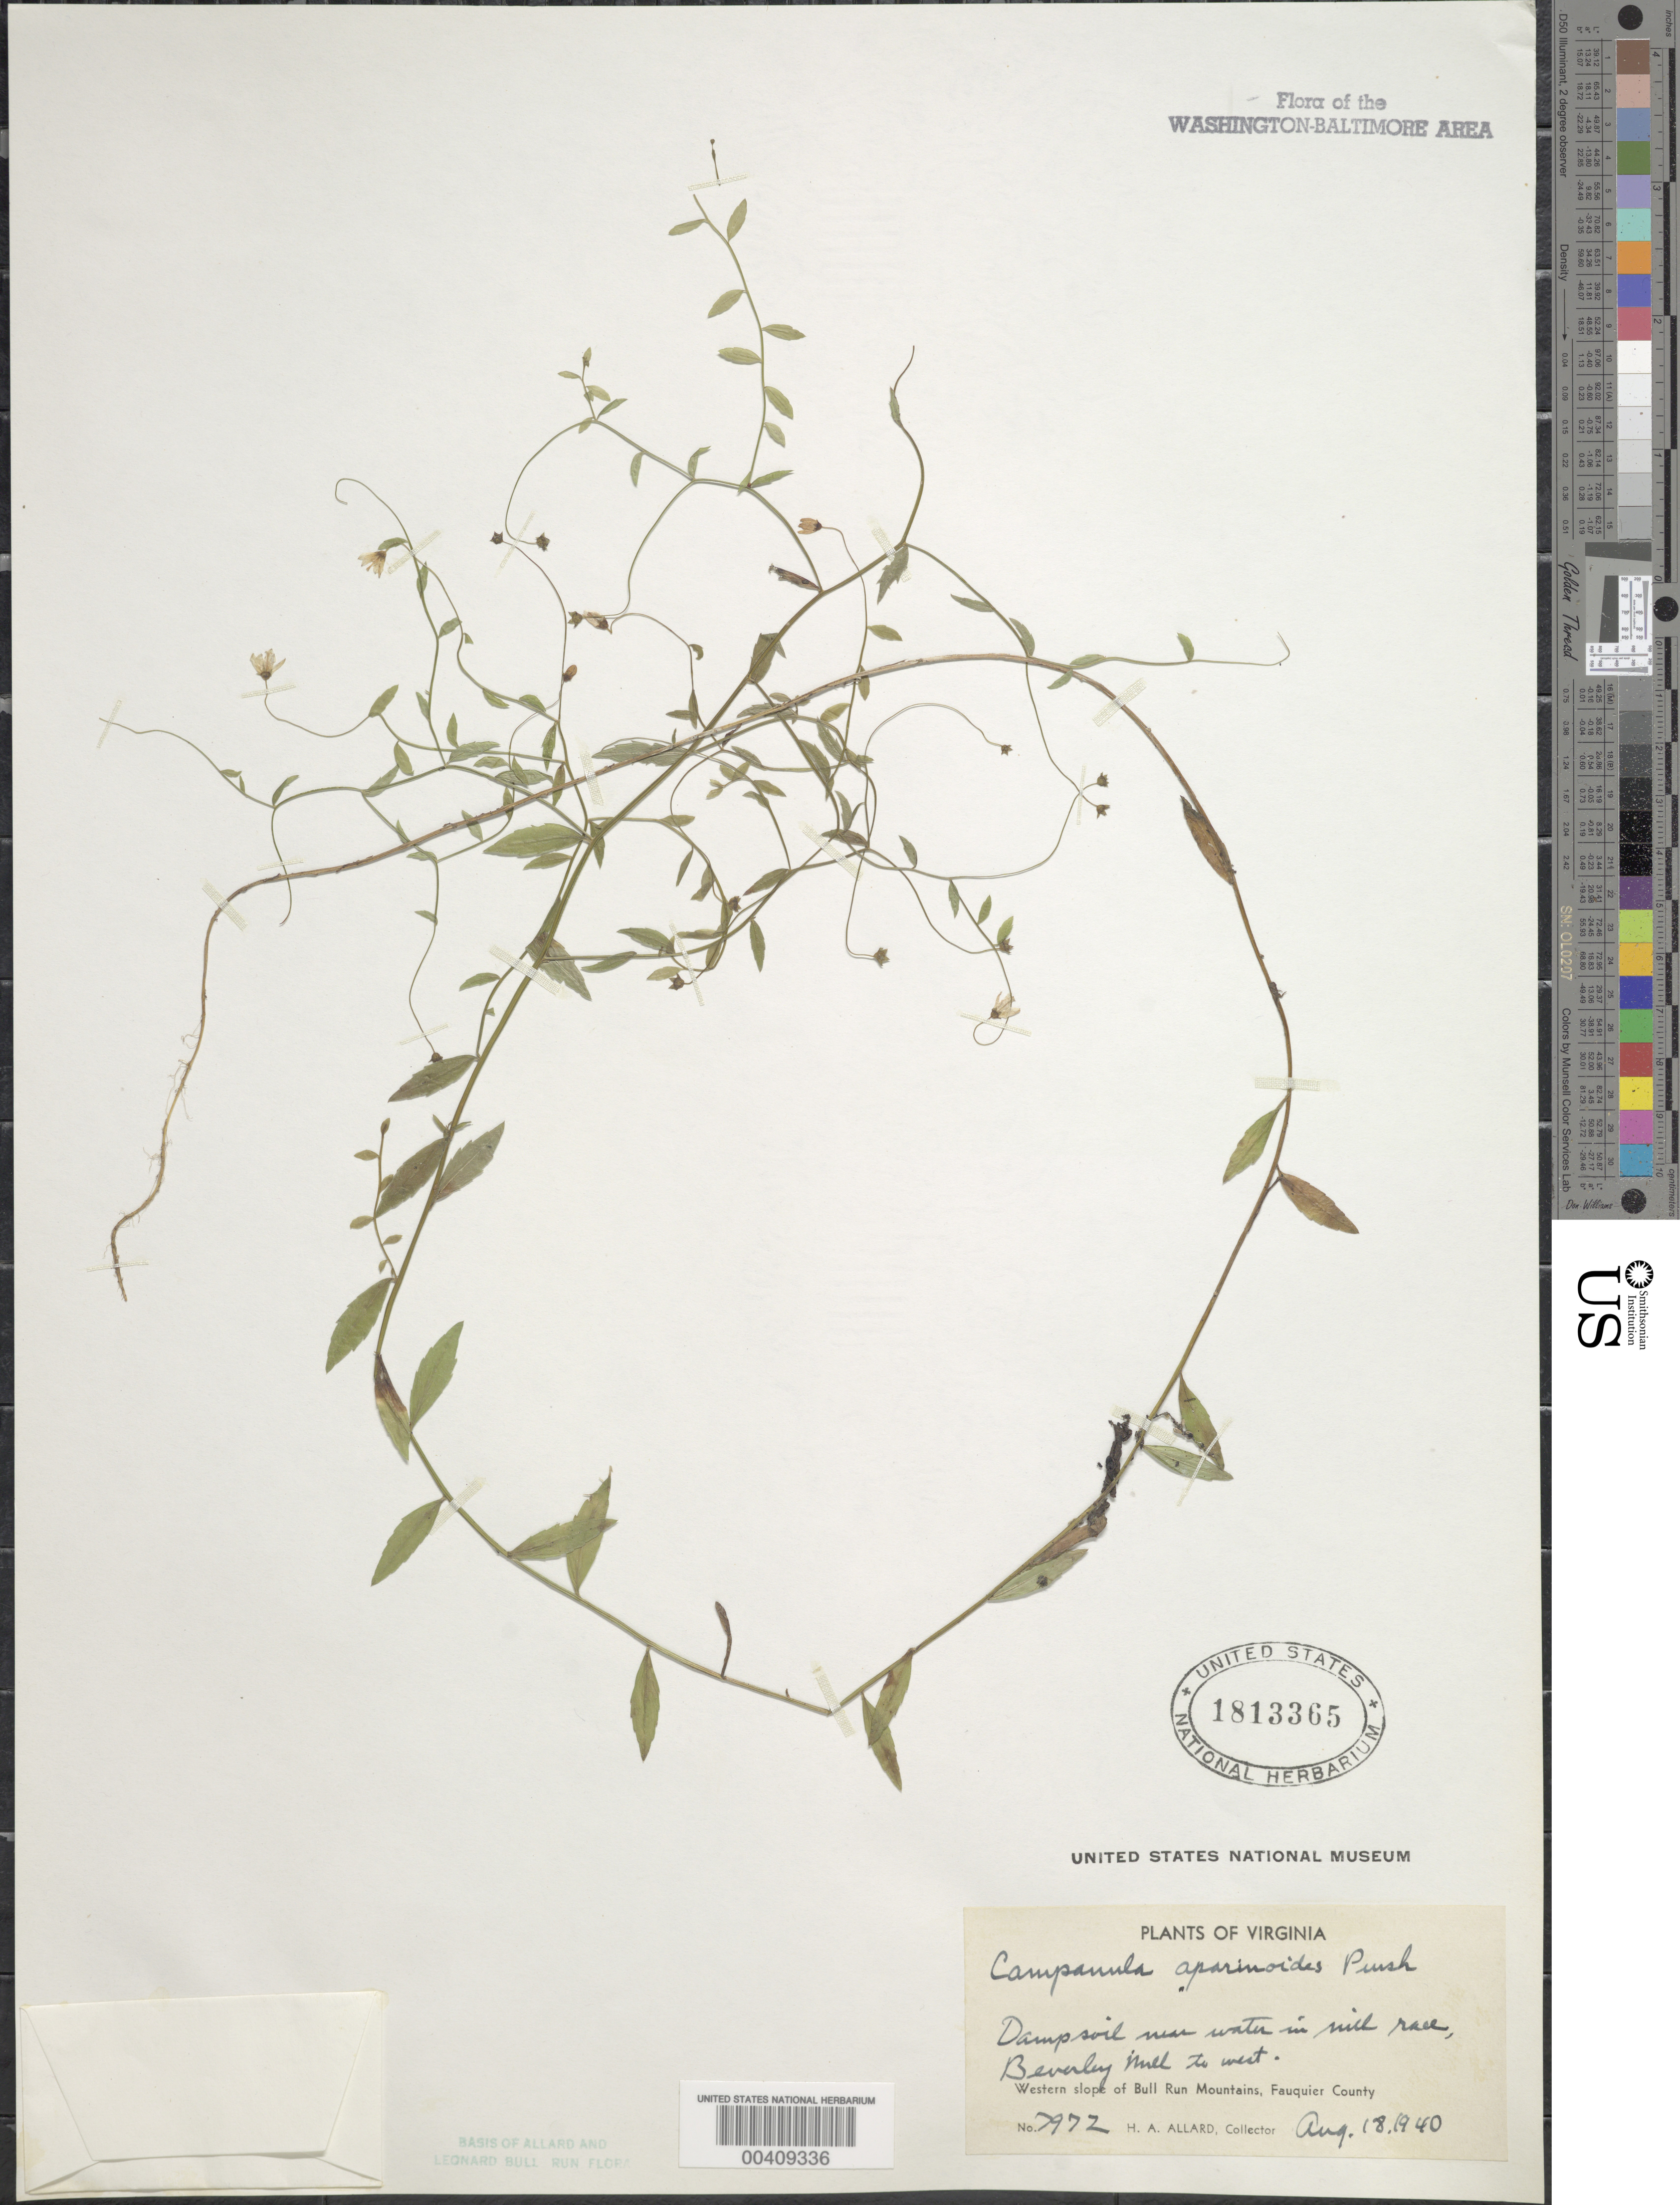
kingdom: Plantae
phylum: Tracheophyta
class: Magnoliopsida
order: Asterales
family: Campanulaceae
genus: Campanula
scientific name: Campanula aparinoides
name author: Pursh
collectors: H. A. Allard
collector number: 7972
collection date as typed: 18 Aug 1940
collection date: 1940-08-18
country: United States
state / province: Virginia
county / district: Fauquier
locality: Western slope of Bull Run Mts.; Beverley Mill to West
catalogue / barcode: US 1813365